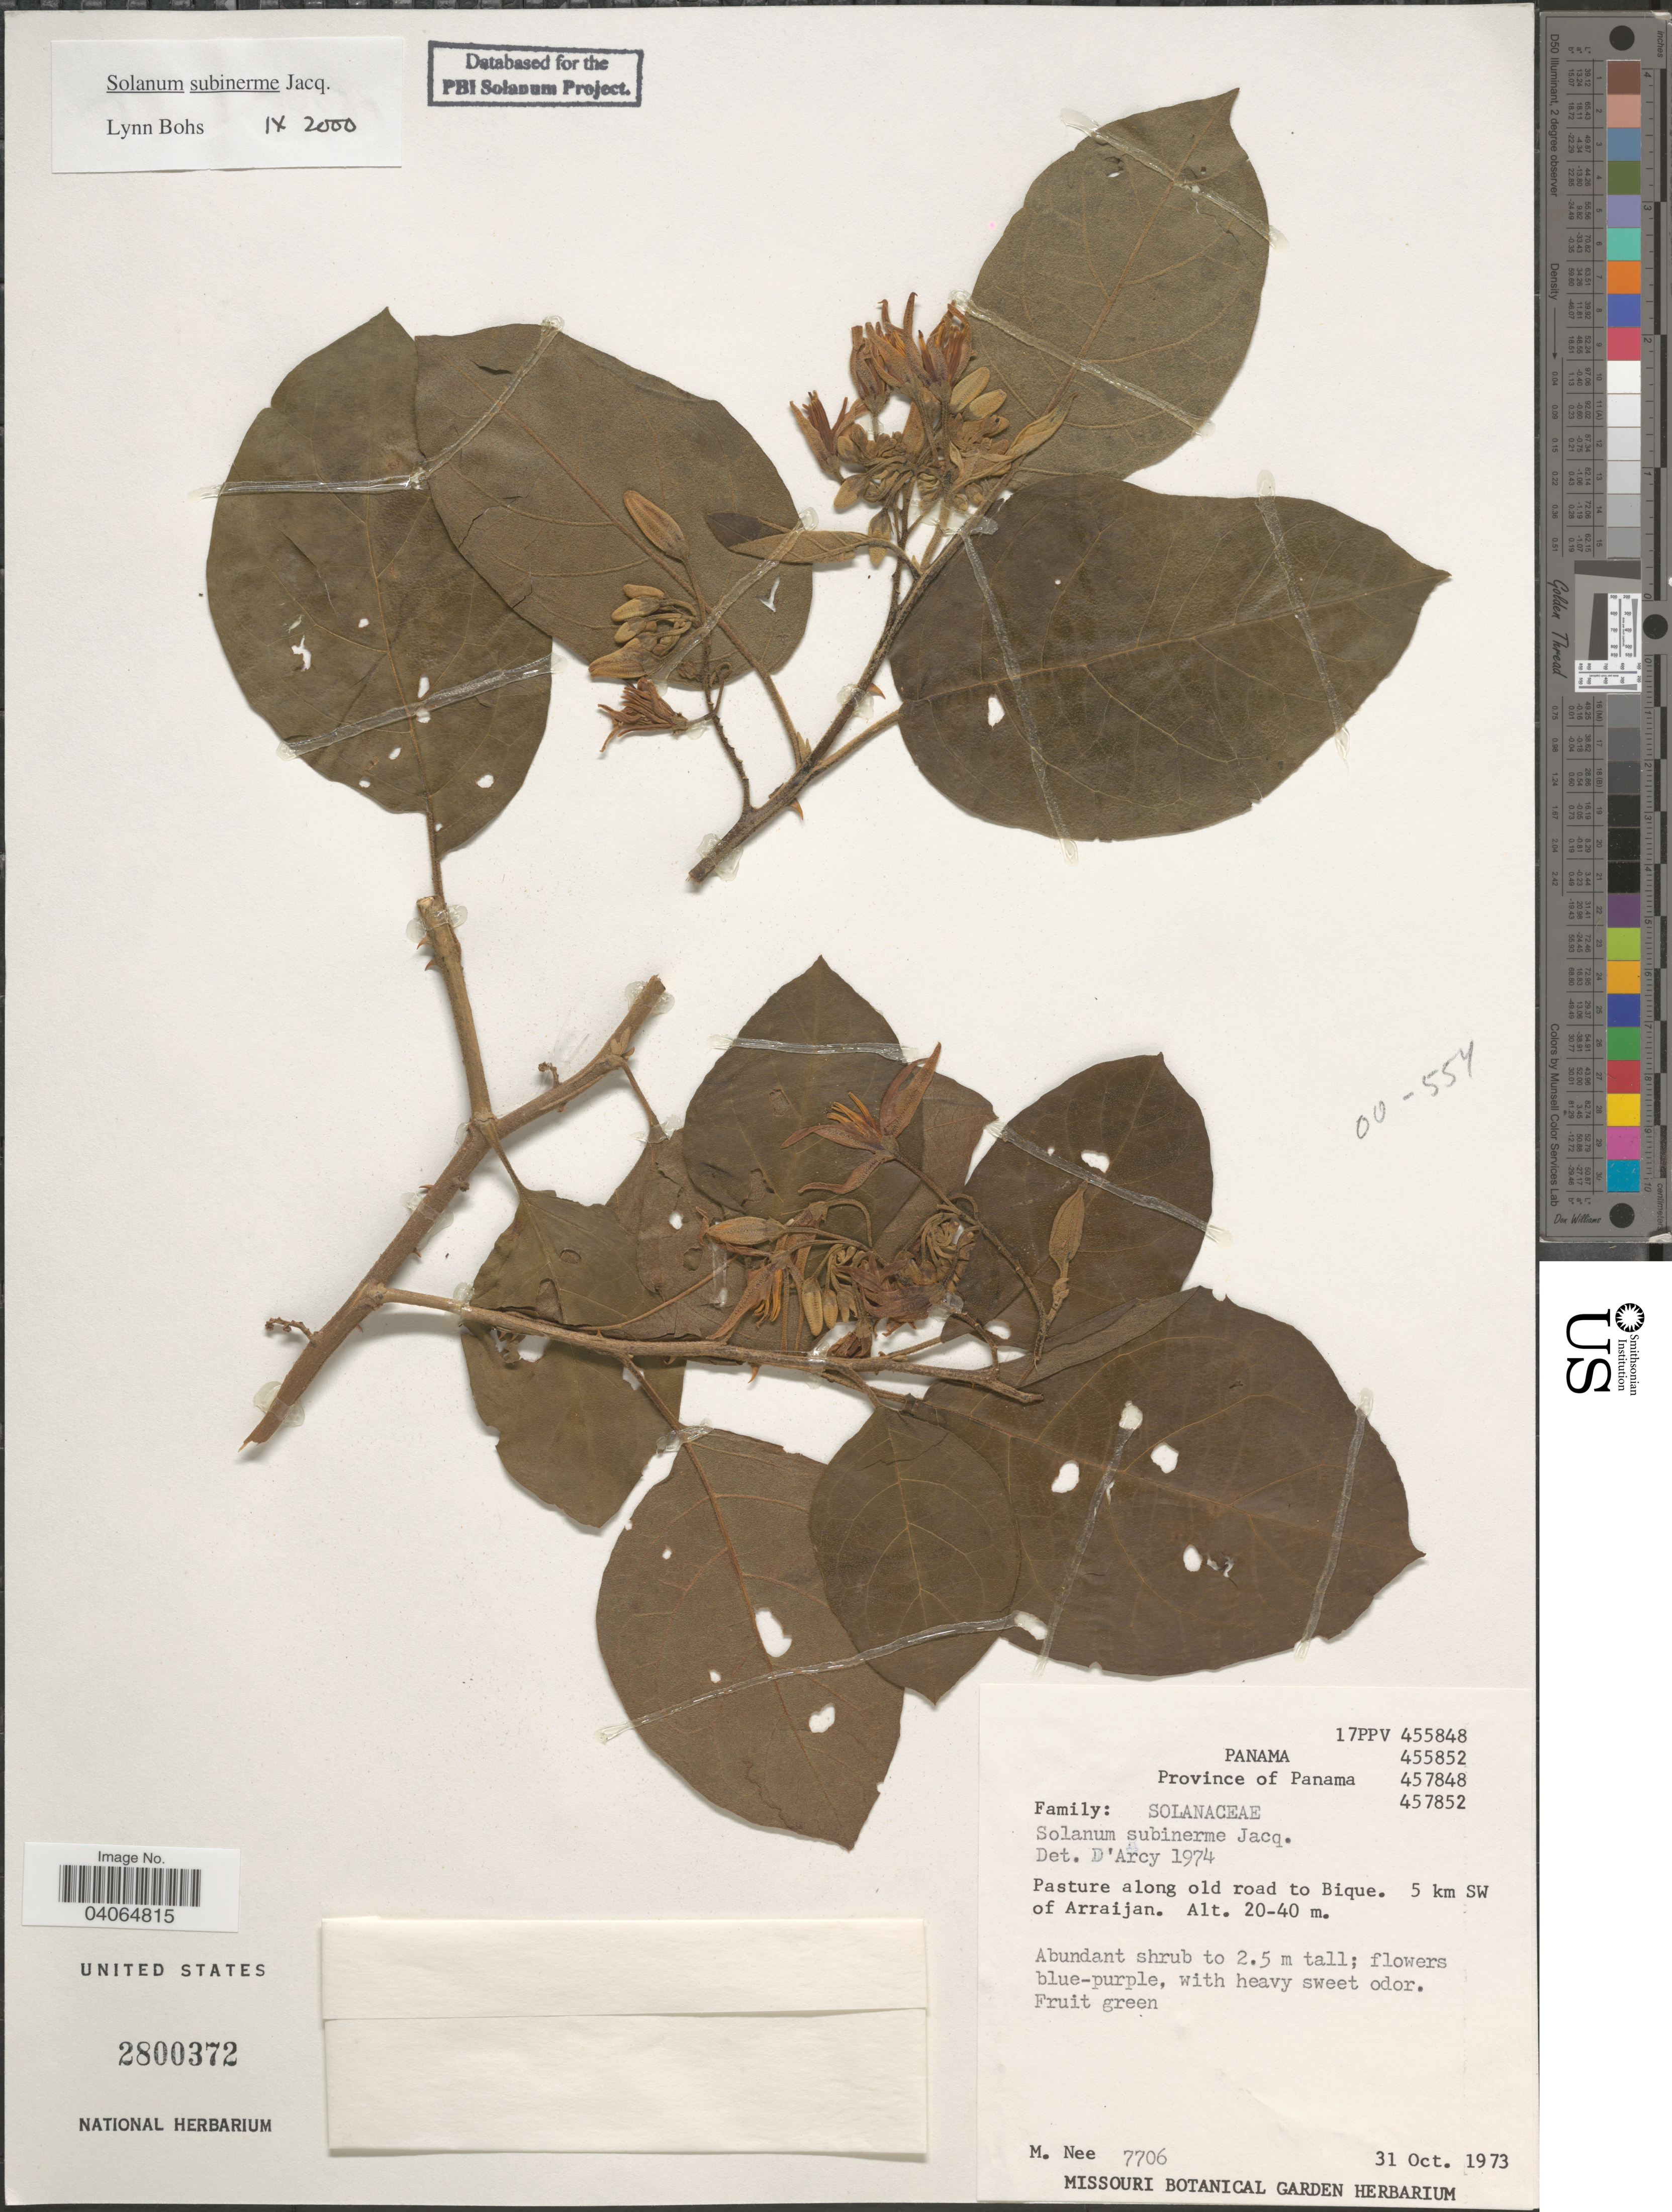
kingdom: Plantae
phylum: Tracheophyta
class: Magnoliopsida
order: Solanales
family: Solanaceae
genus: Solanum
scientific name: Solanum subinerme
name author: Jacq.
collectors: M. Nee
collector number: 7706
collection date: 1973-10-31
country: Panama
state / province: Panamá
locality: Pasture along old road to Bique. 5 km SW of Arraijan.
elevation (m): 20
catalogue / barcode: US 2800372